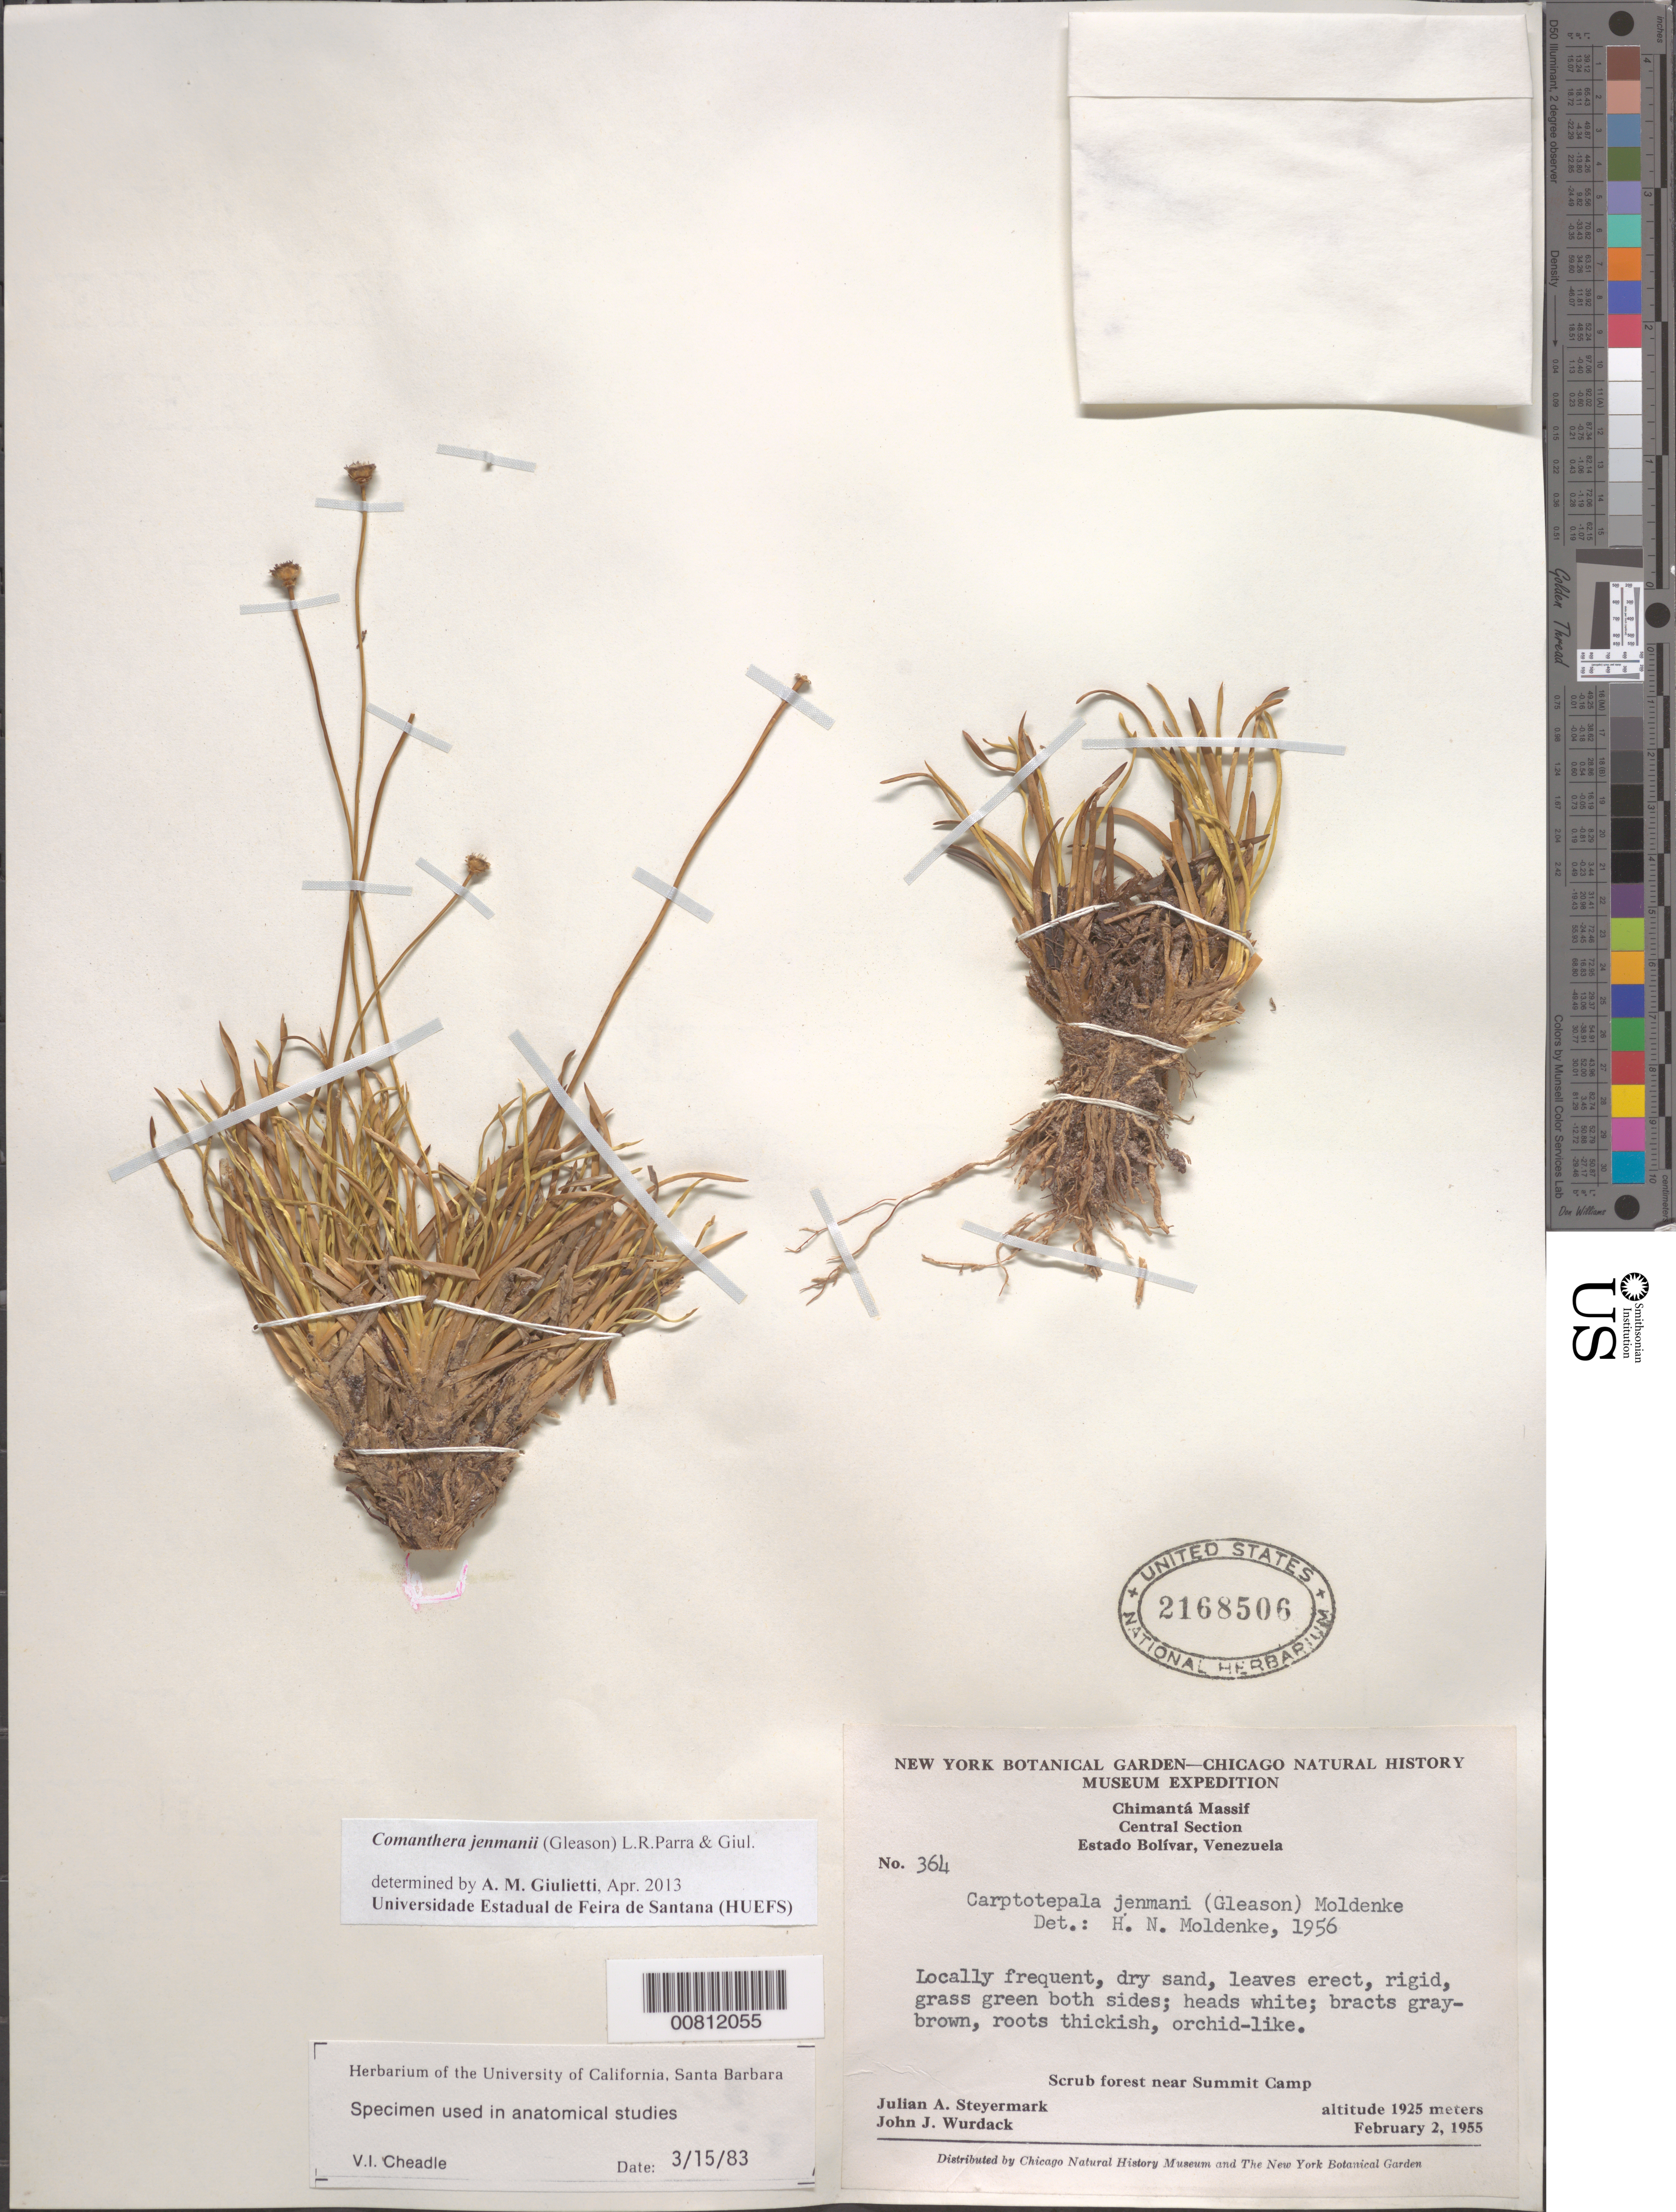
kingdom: Plantae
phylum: Tracheophyta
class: Liliopsida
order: Poales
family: Eriocaulaceae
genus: Comanthera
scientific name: Comanthera jenmanii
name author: (Gleason) L.R. Parra & Giul.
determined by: Giulietti, Ana M.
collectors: J. Steyermark & J. J. Wurdack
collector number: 55 364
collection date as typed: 2-Feb-55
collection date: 1955-02-02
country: Venezuela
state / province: Bolívar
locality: Chimantá Massif, Central Section, near Summit Camp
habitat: Scrub forest near camp; dry sand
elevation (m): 1925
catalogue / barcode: US 2168506